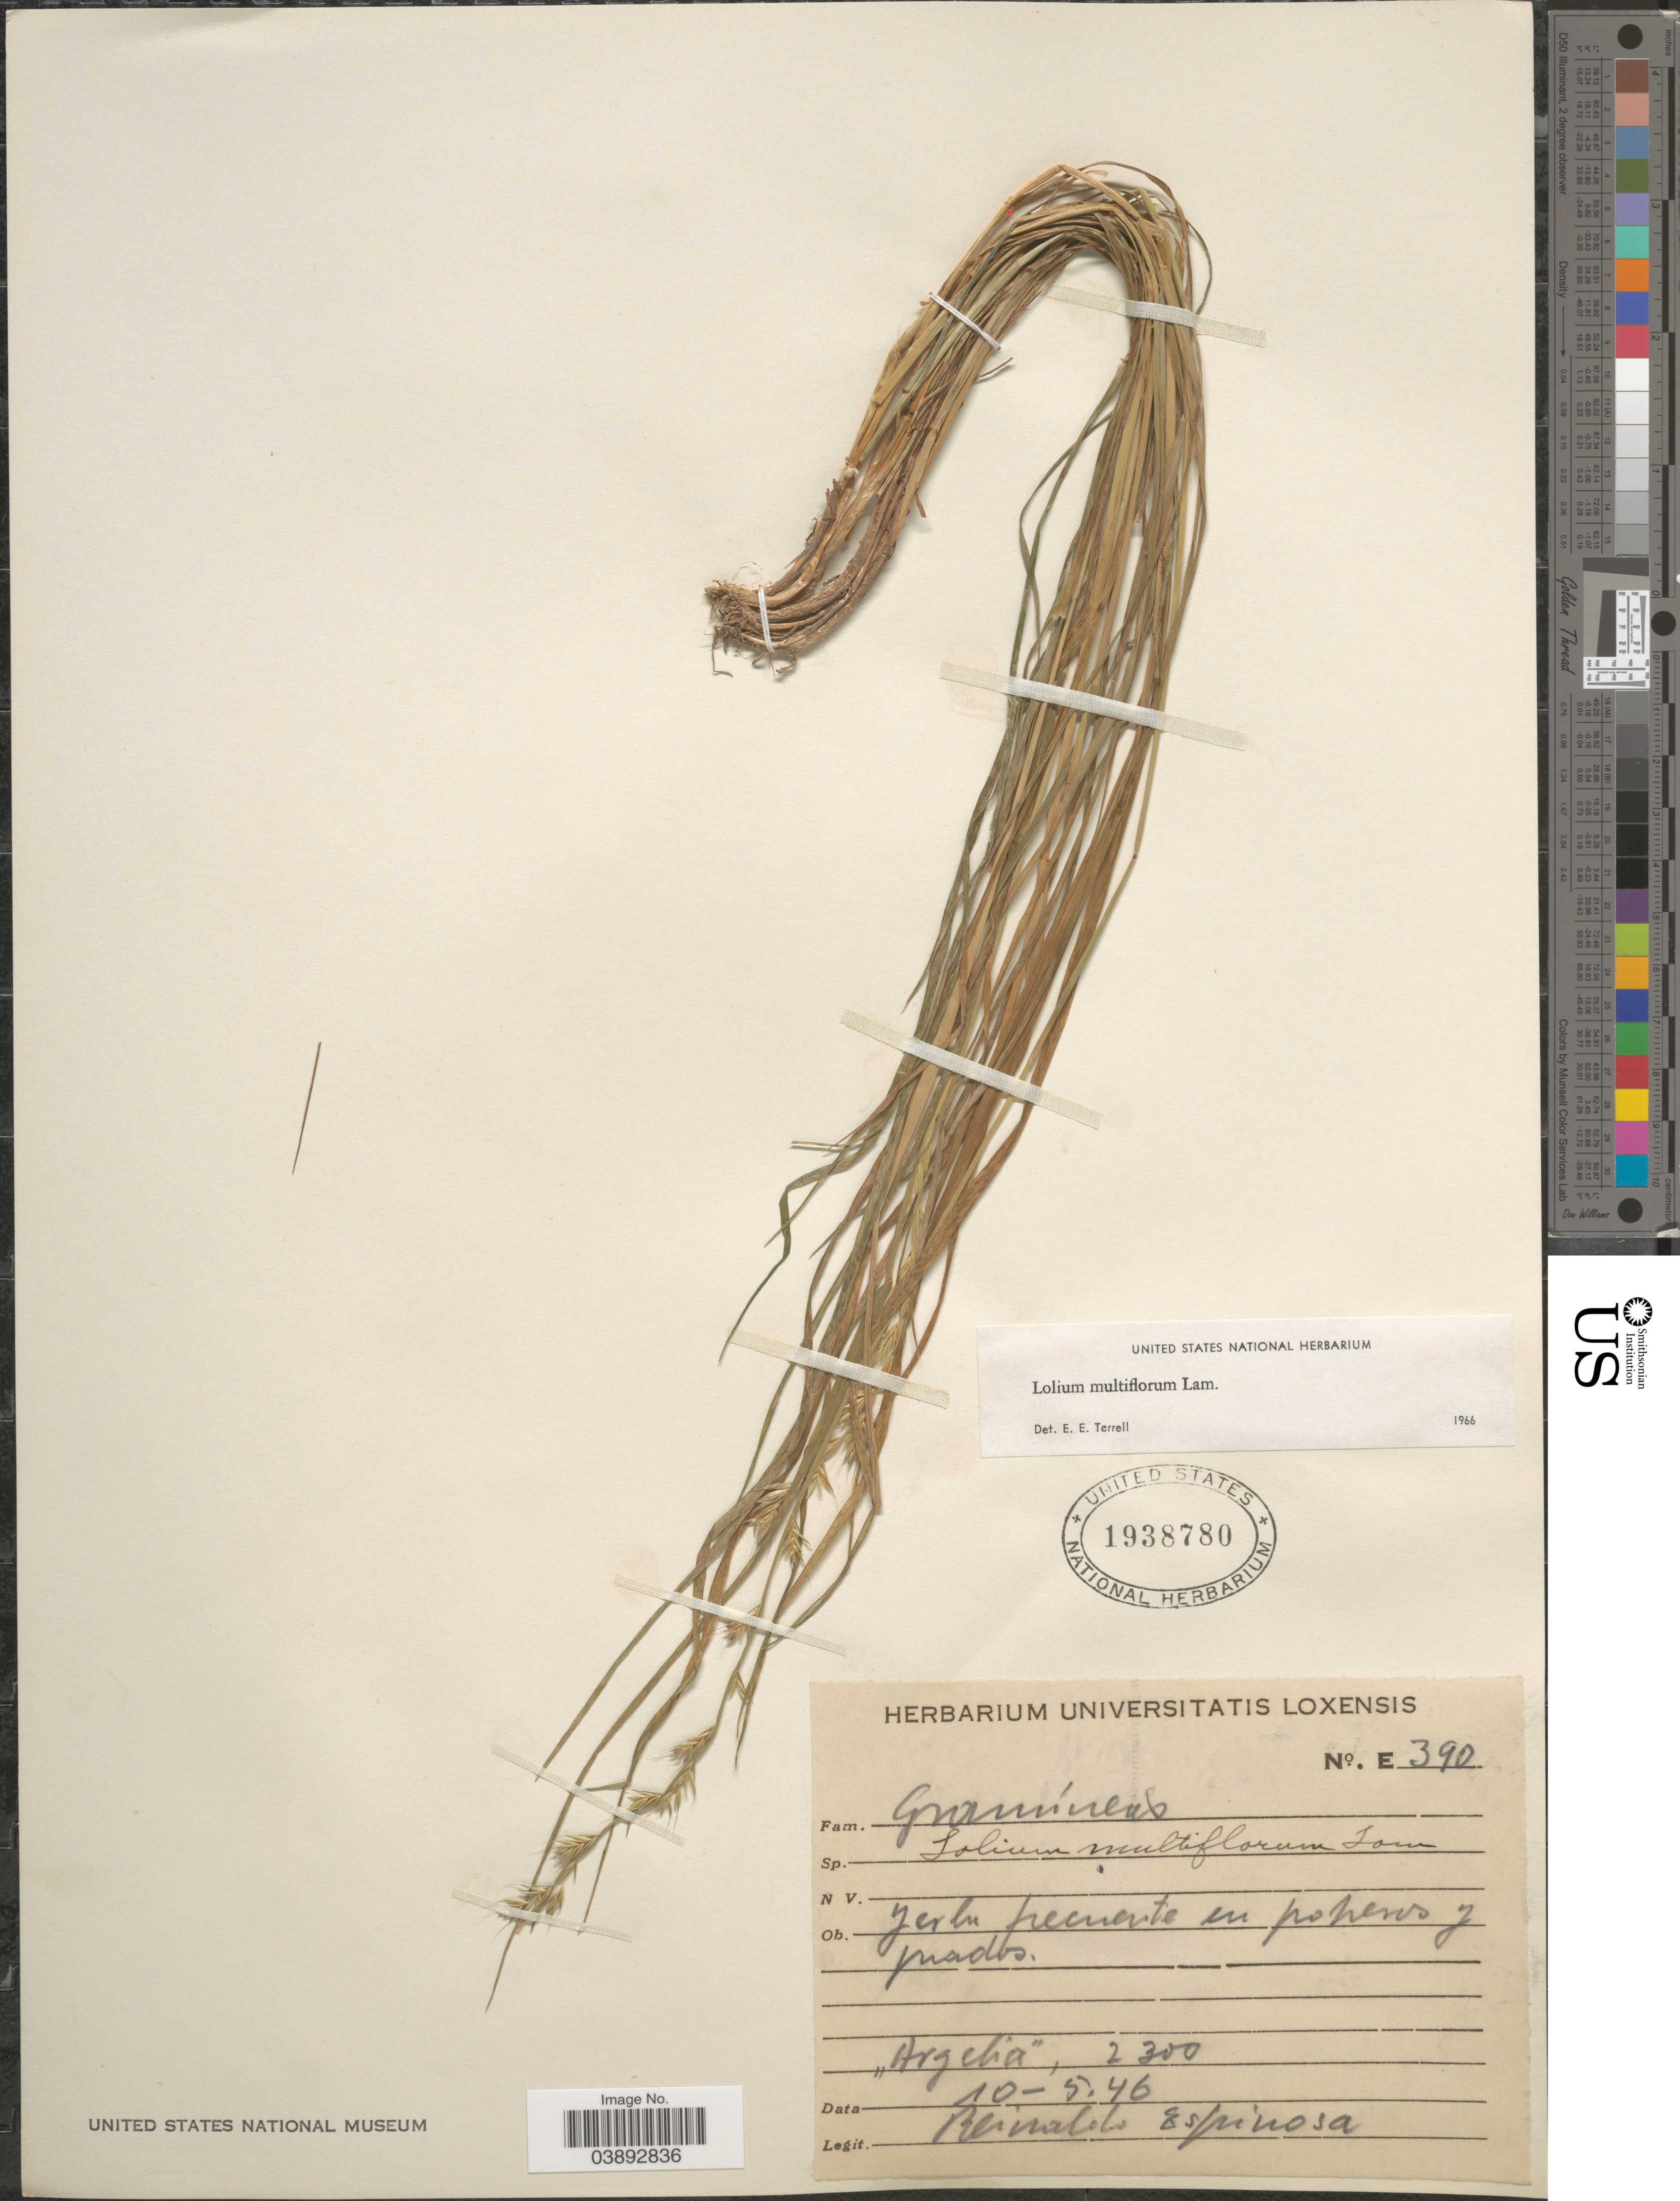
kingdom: Plantae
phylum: Tracheophyta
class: Liliopsida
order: Poales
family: Poaceae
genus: Lolium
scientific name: Lolium multiflorum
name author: Lam.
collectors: R. Espinosa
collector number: E 390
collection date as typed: Transcribed d/m/y: 10/5/46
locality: Argelia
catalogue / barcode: US 1938780